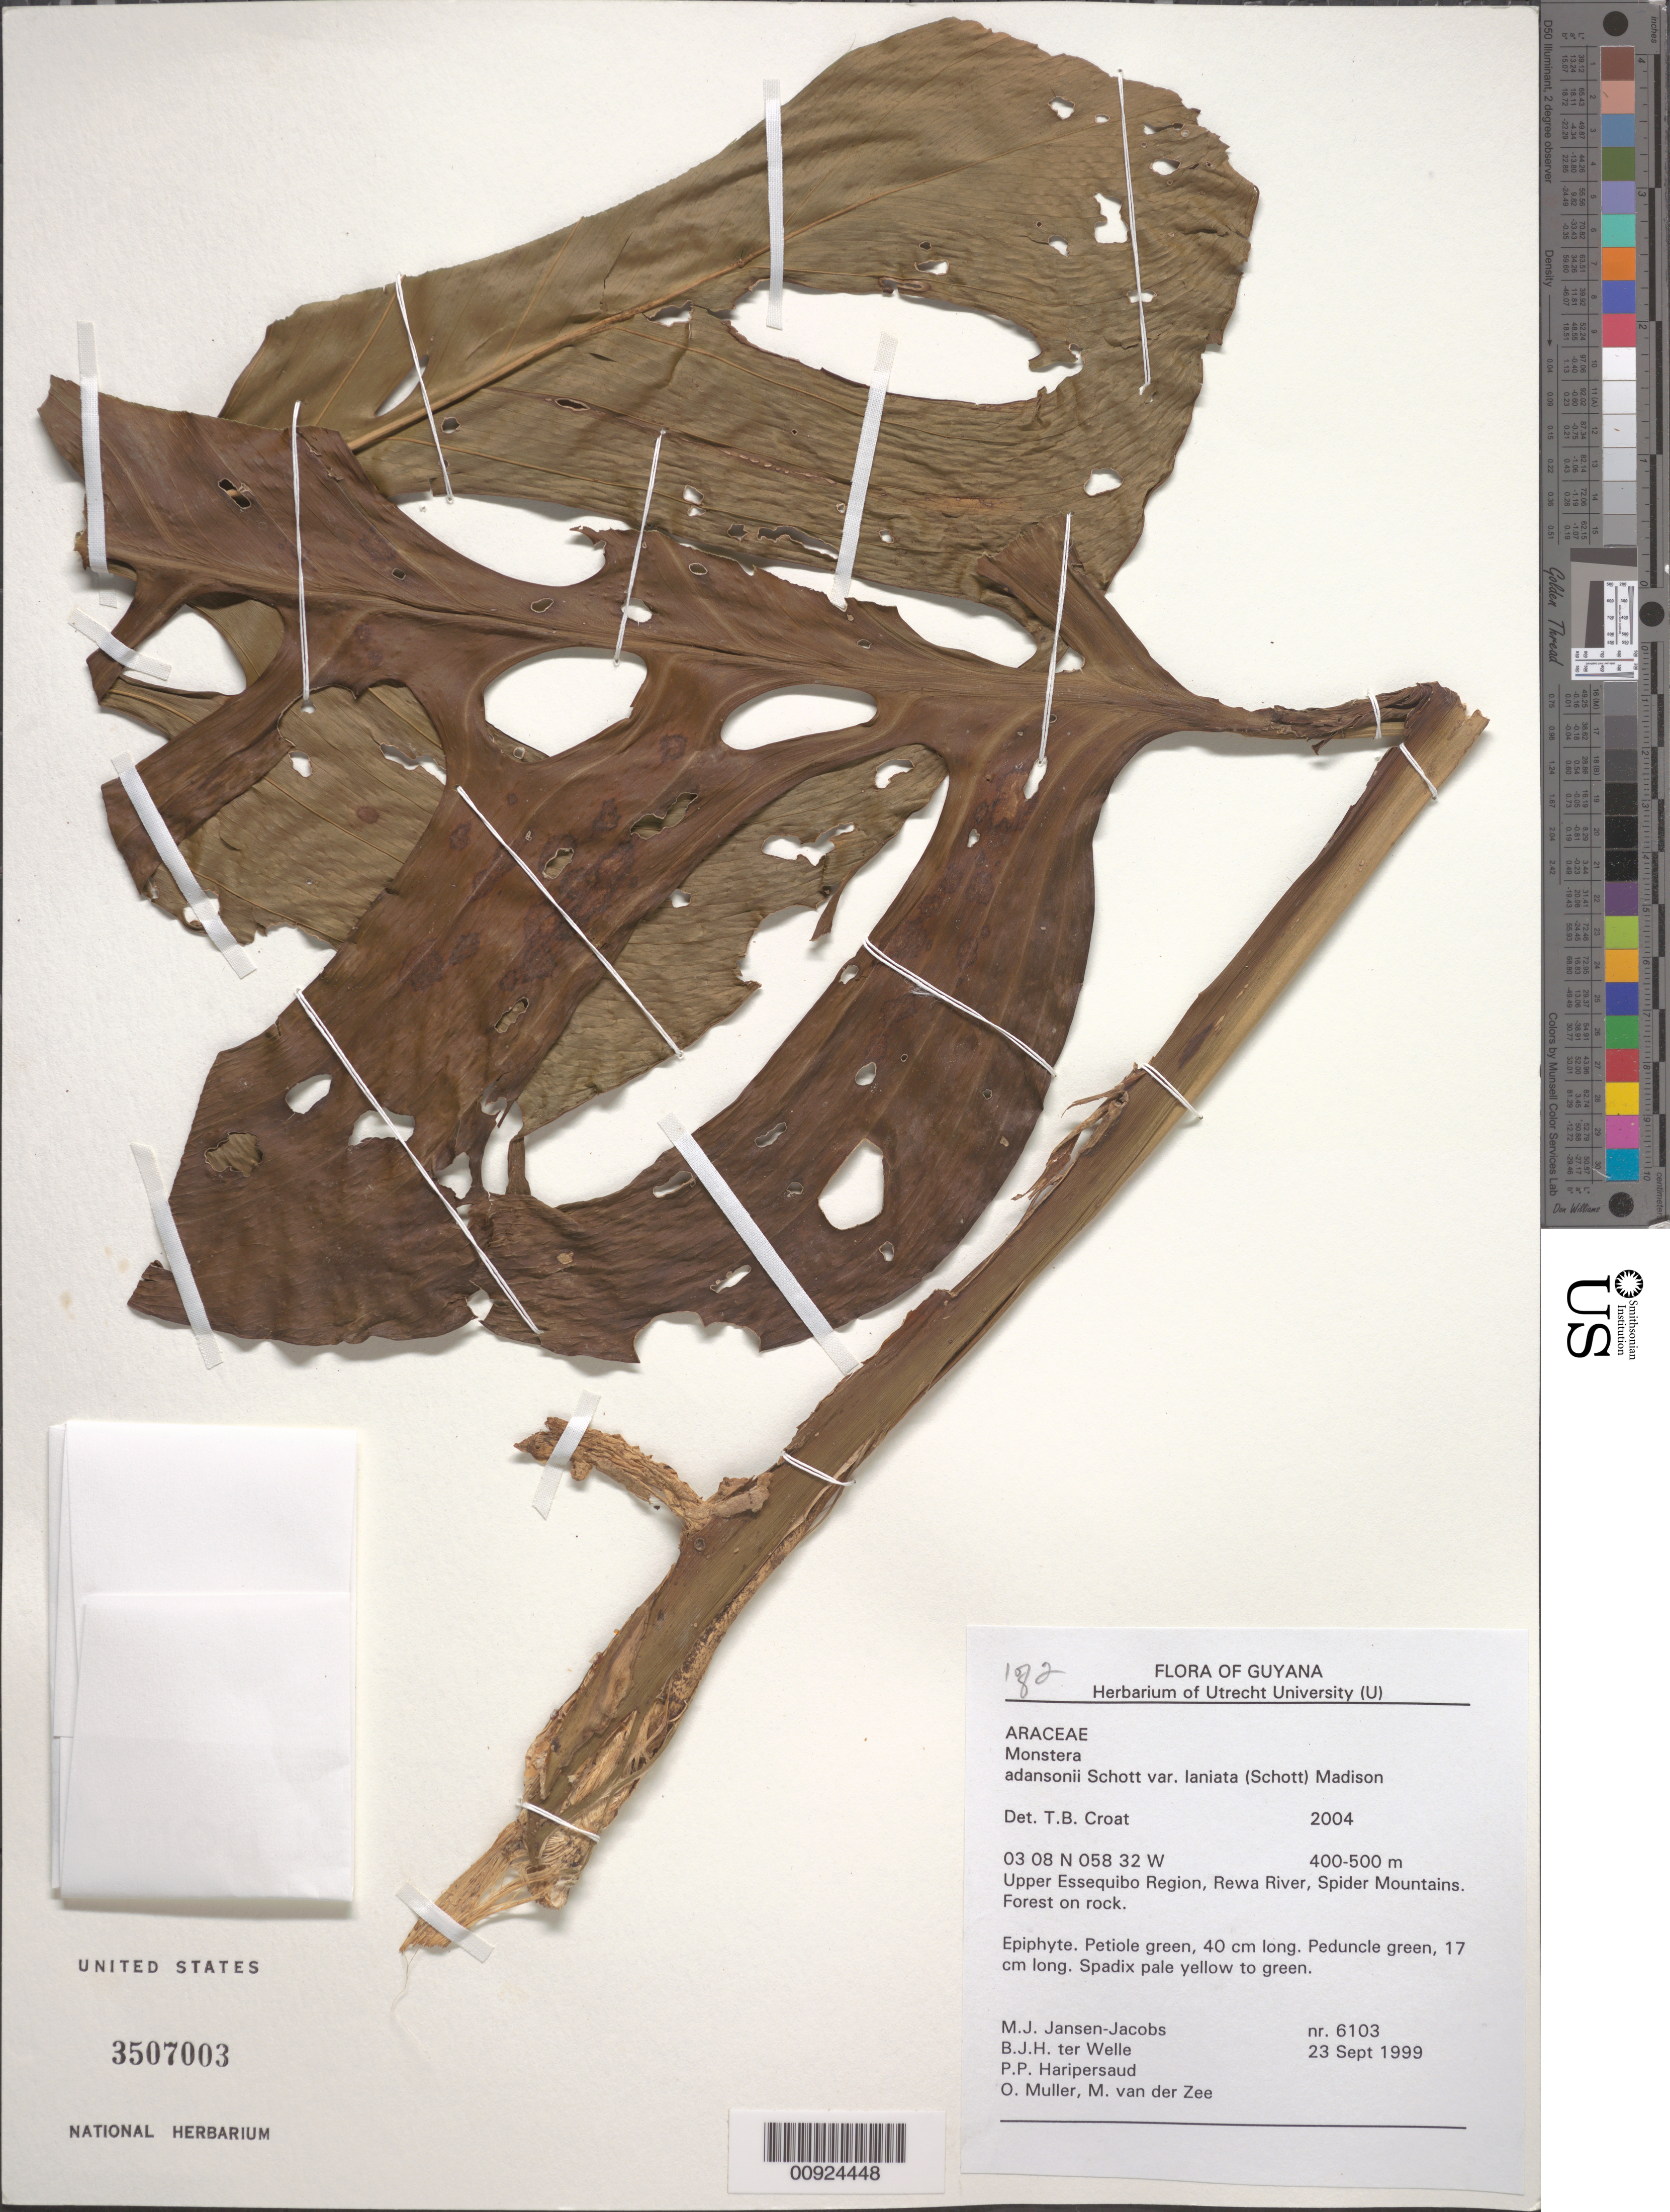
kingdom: Plantae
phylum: Tracheophyta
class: Liliopsida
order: Alismatales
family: Araceae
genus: Monstera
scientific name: Monstera adansonii var. laniata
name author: Schott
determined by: Croat, Thomas B., Missouri Botanical Garden (MO)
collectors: M. J. Jansen-Jacobs, B. Welle, P. Haripersaud, O. Muller & M. van der Zee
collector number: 6103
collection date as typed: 23-Sep-99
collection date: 1999-09-23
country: Guyana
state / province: U. Takutu-U. Essequibo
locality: Upper Essequibo Region, Rewa River, Spider Mountains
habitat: Forest on rock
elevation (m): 400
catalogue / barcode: US 3507003